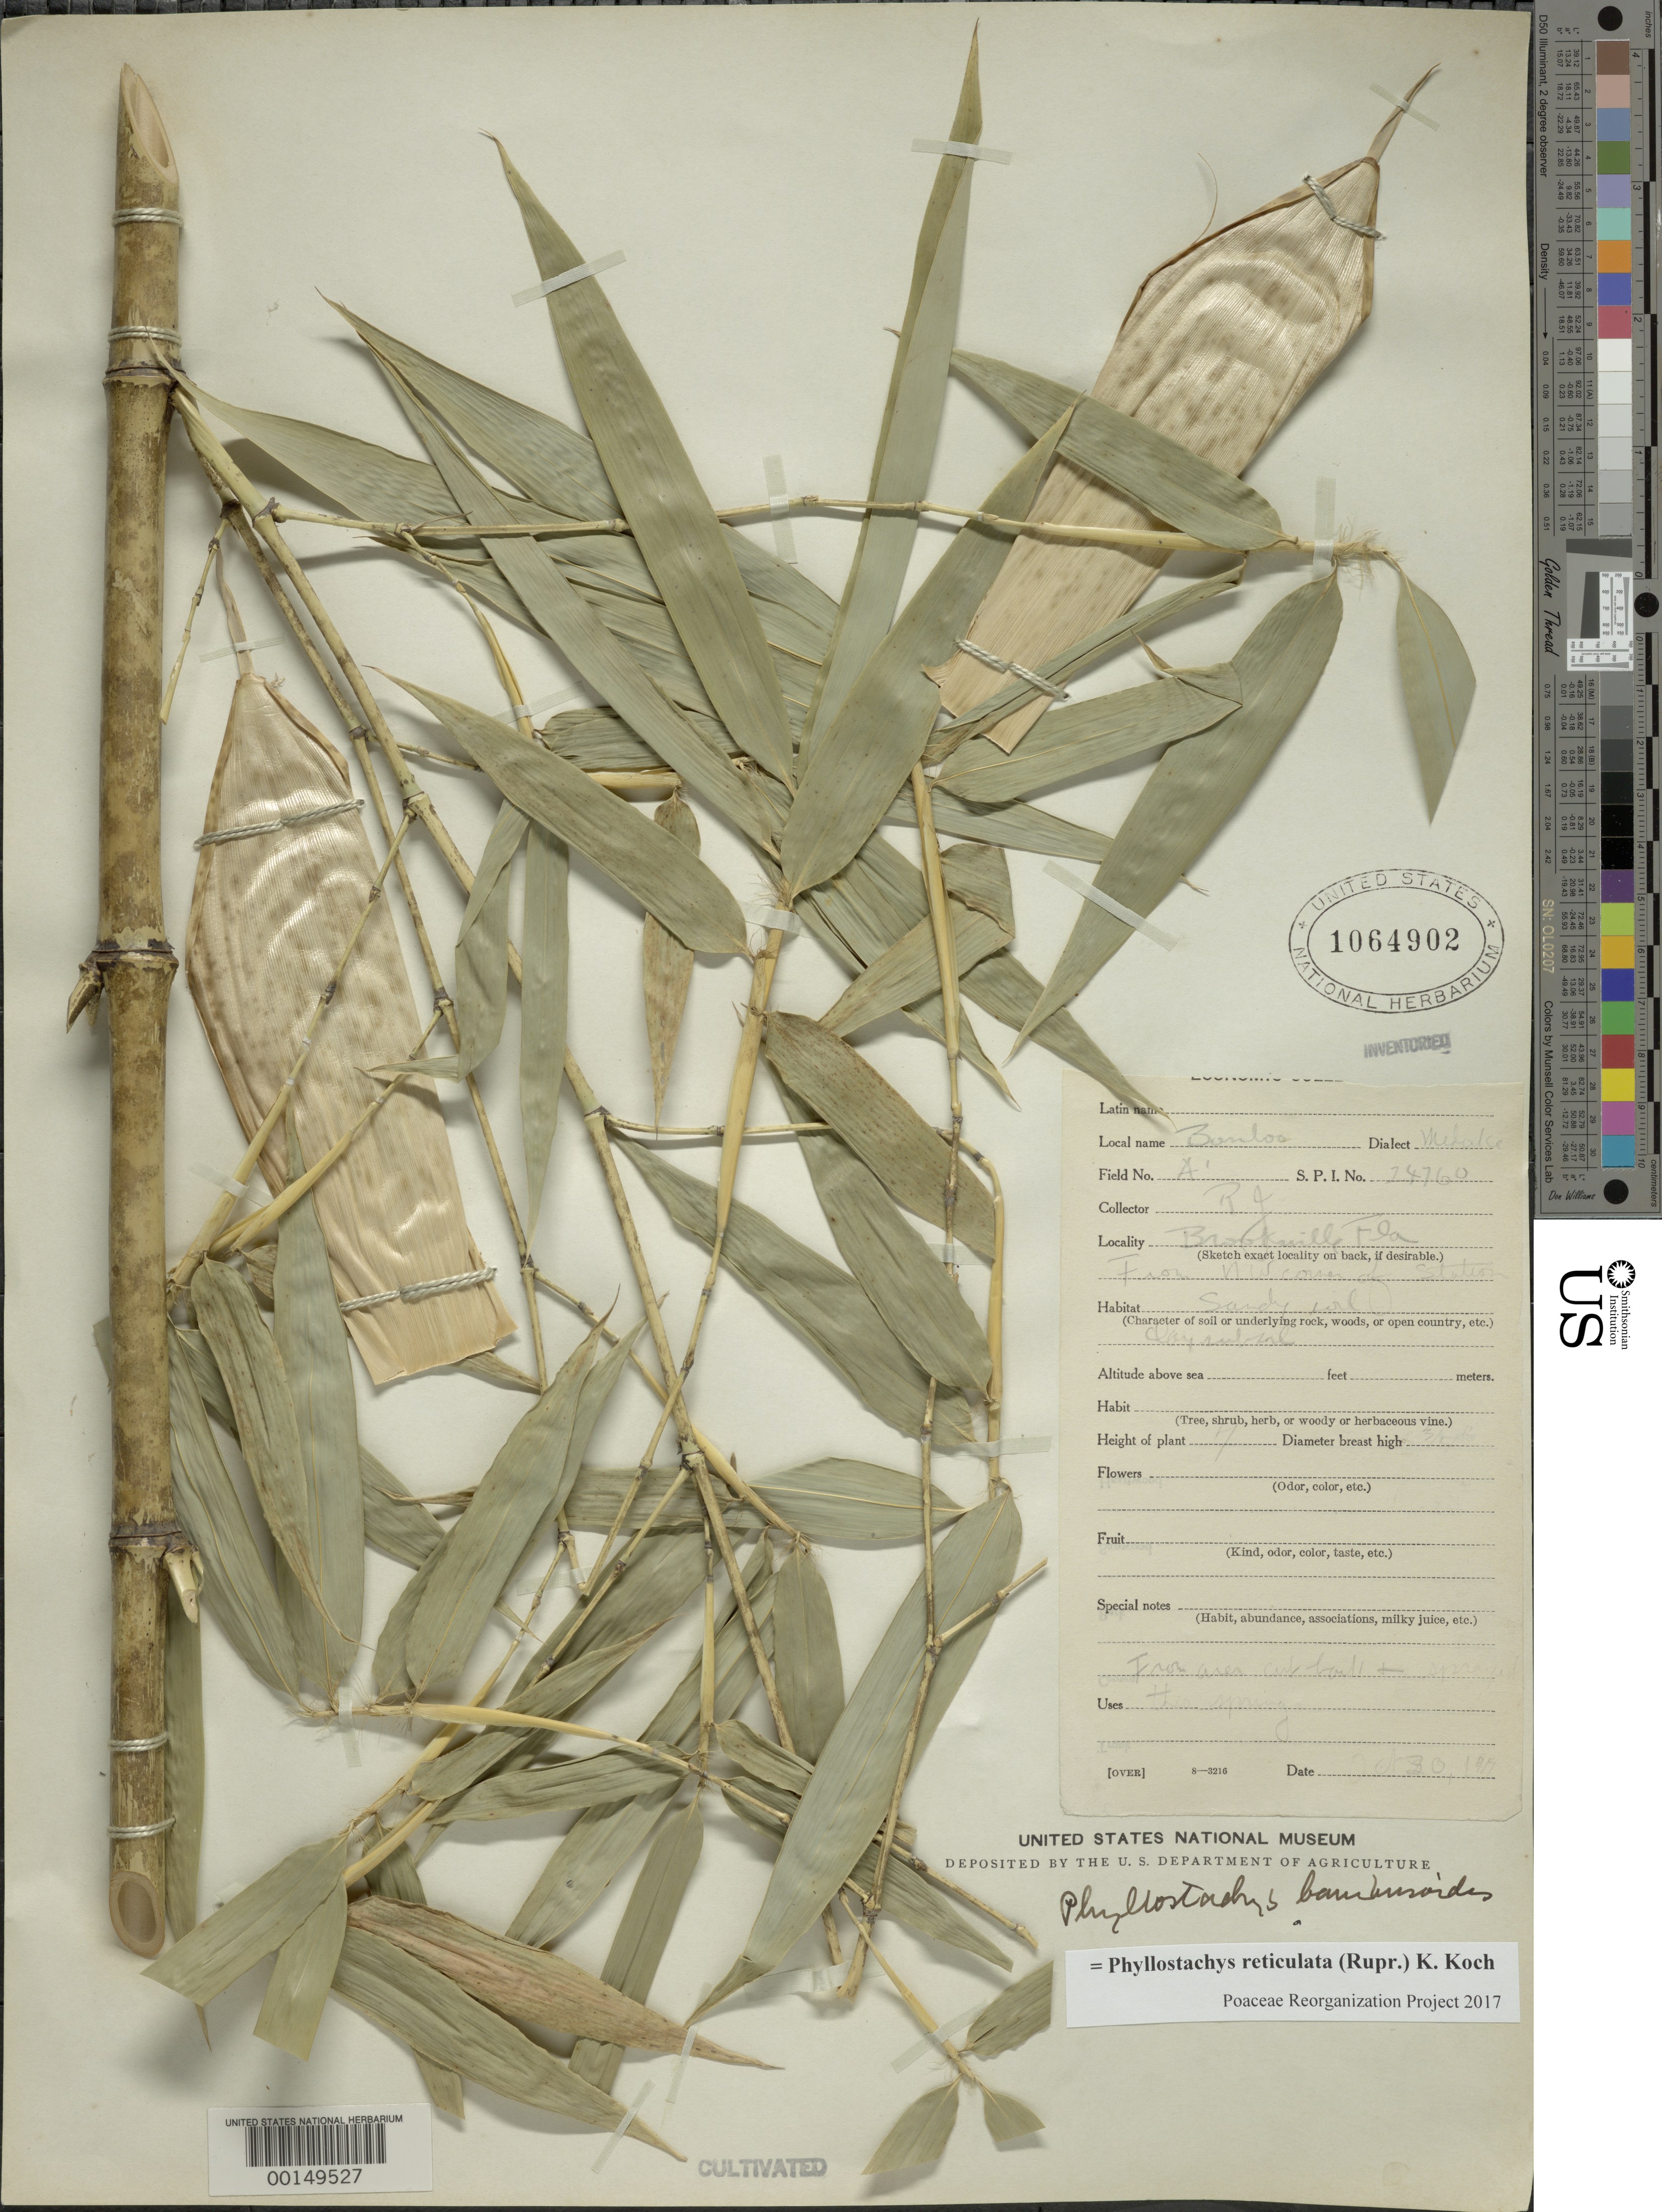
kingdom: Plantae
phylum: Tracheophyta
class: Liliopsida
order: Poales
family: Poaceae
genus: Phyllostachys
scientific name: Phyllostachys reticulata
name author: (Rupr.) K. Koch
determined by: Poaceae Reorganization Project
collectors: R. J.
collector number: A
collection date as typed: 30 Oct 1919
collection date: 1919-10-30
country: United States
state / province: Florida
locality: Brooksville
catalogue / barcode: US 1064902